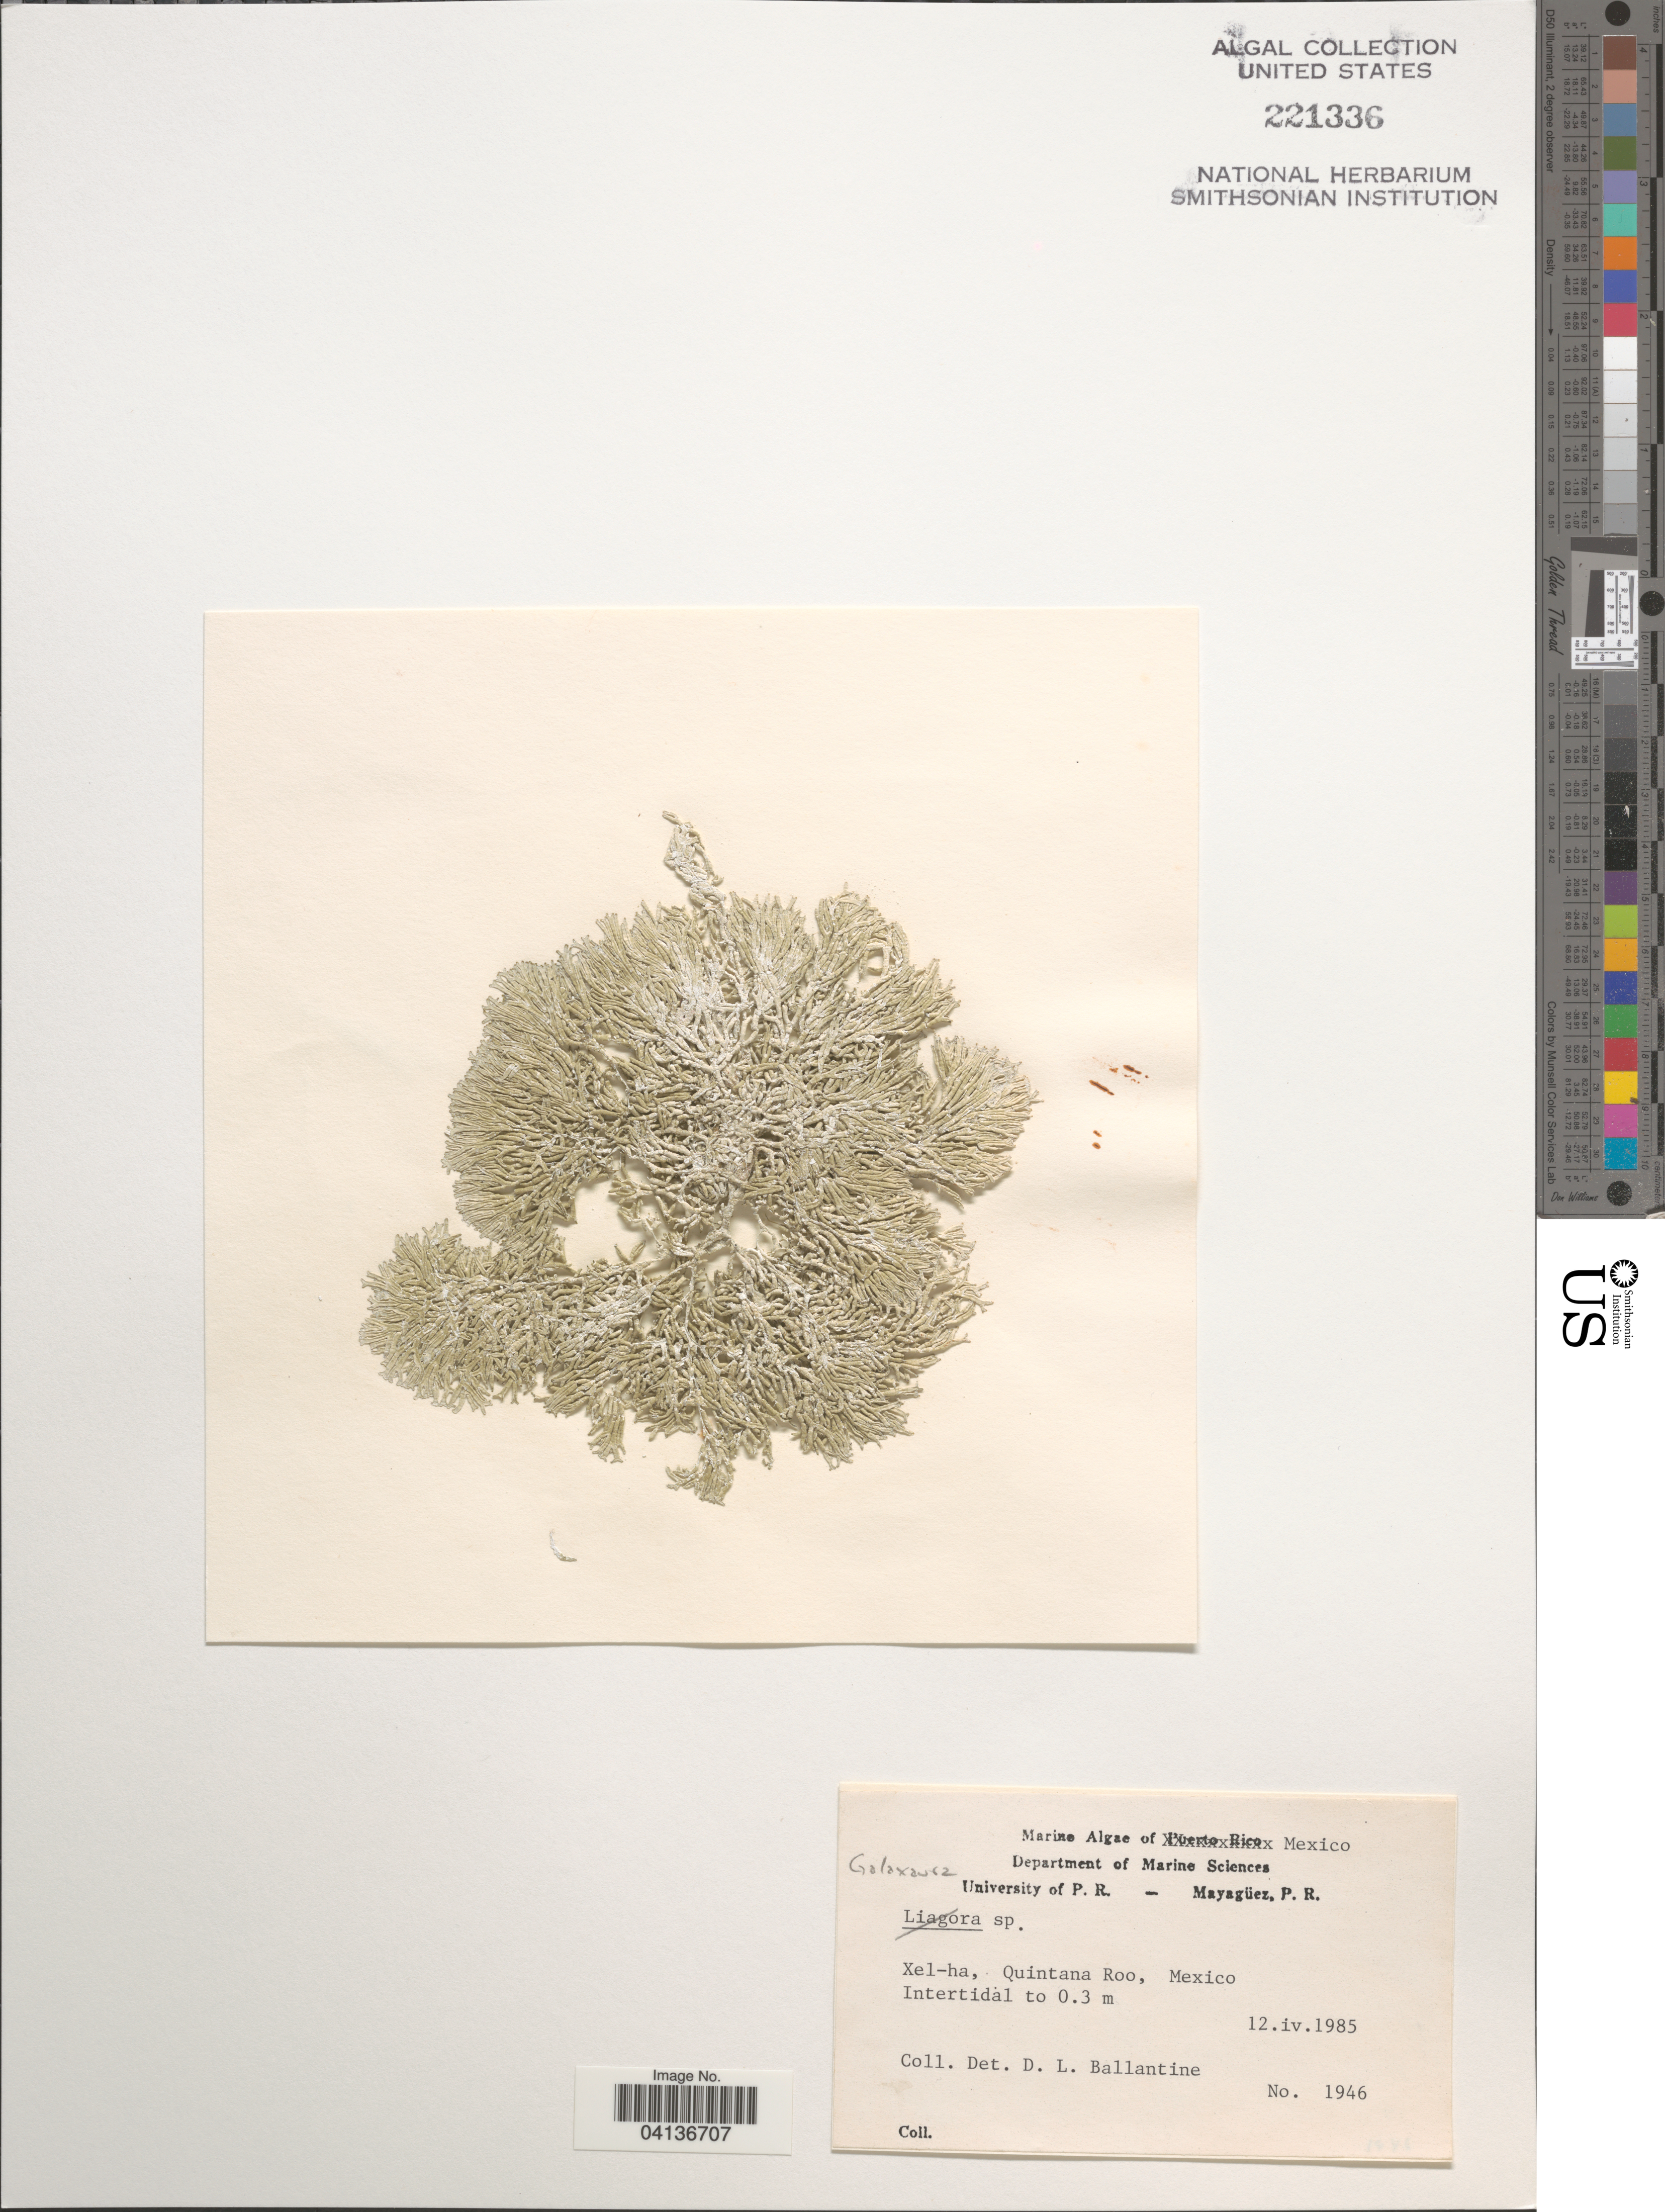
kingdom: Plantae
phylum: Rhodophyta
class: Florideophyceae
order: Nemaliales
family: Galaxauraceae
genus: Galaxaura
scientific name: Galaxaura sp.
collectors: D.L. Ballantine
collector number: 1946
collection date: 1985-04-12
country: Mexico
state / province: Quintana Roo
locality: Xel-ha.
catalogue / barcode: US 221336